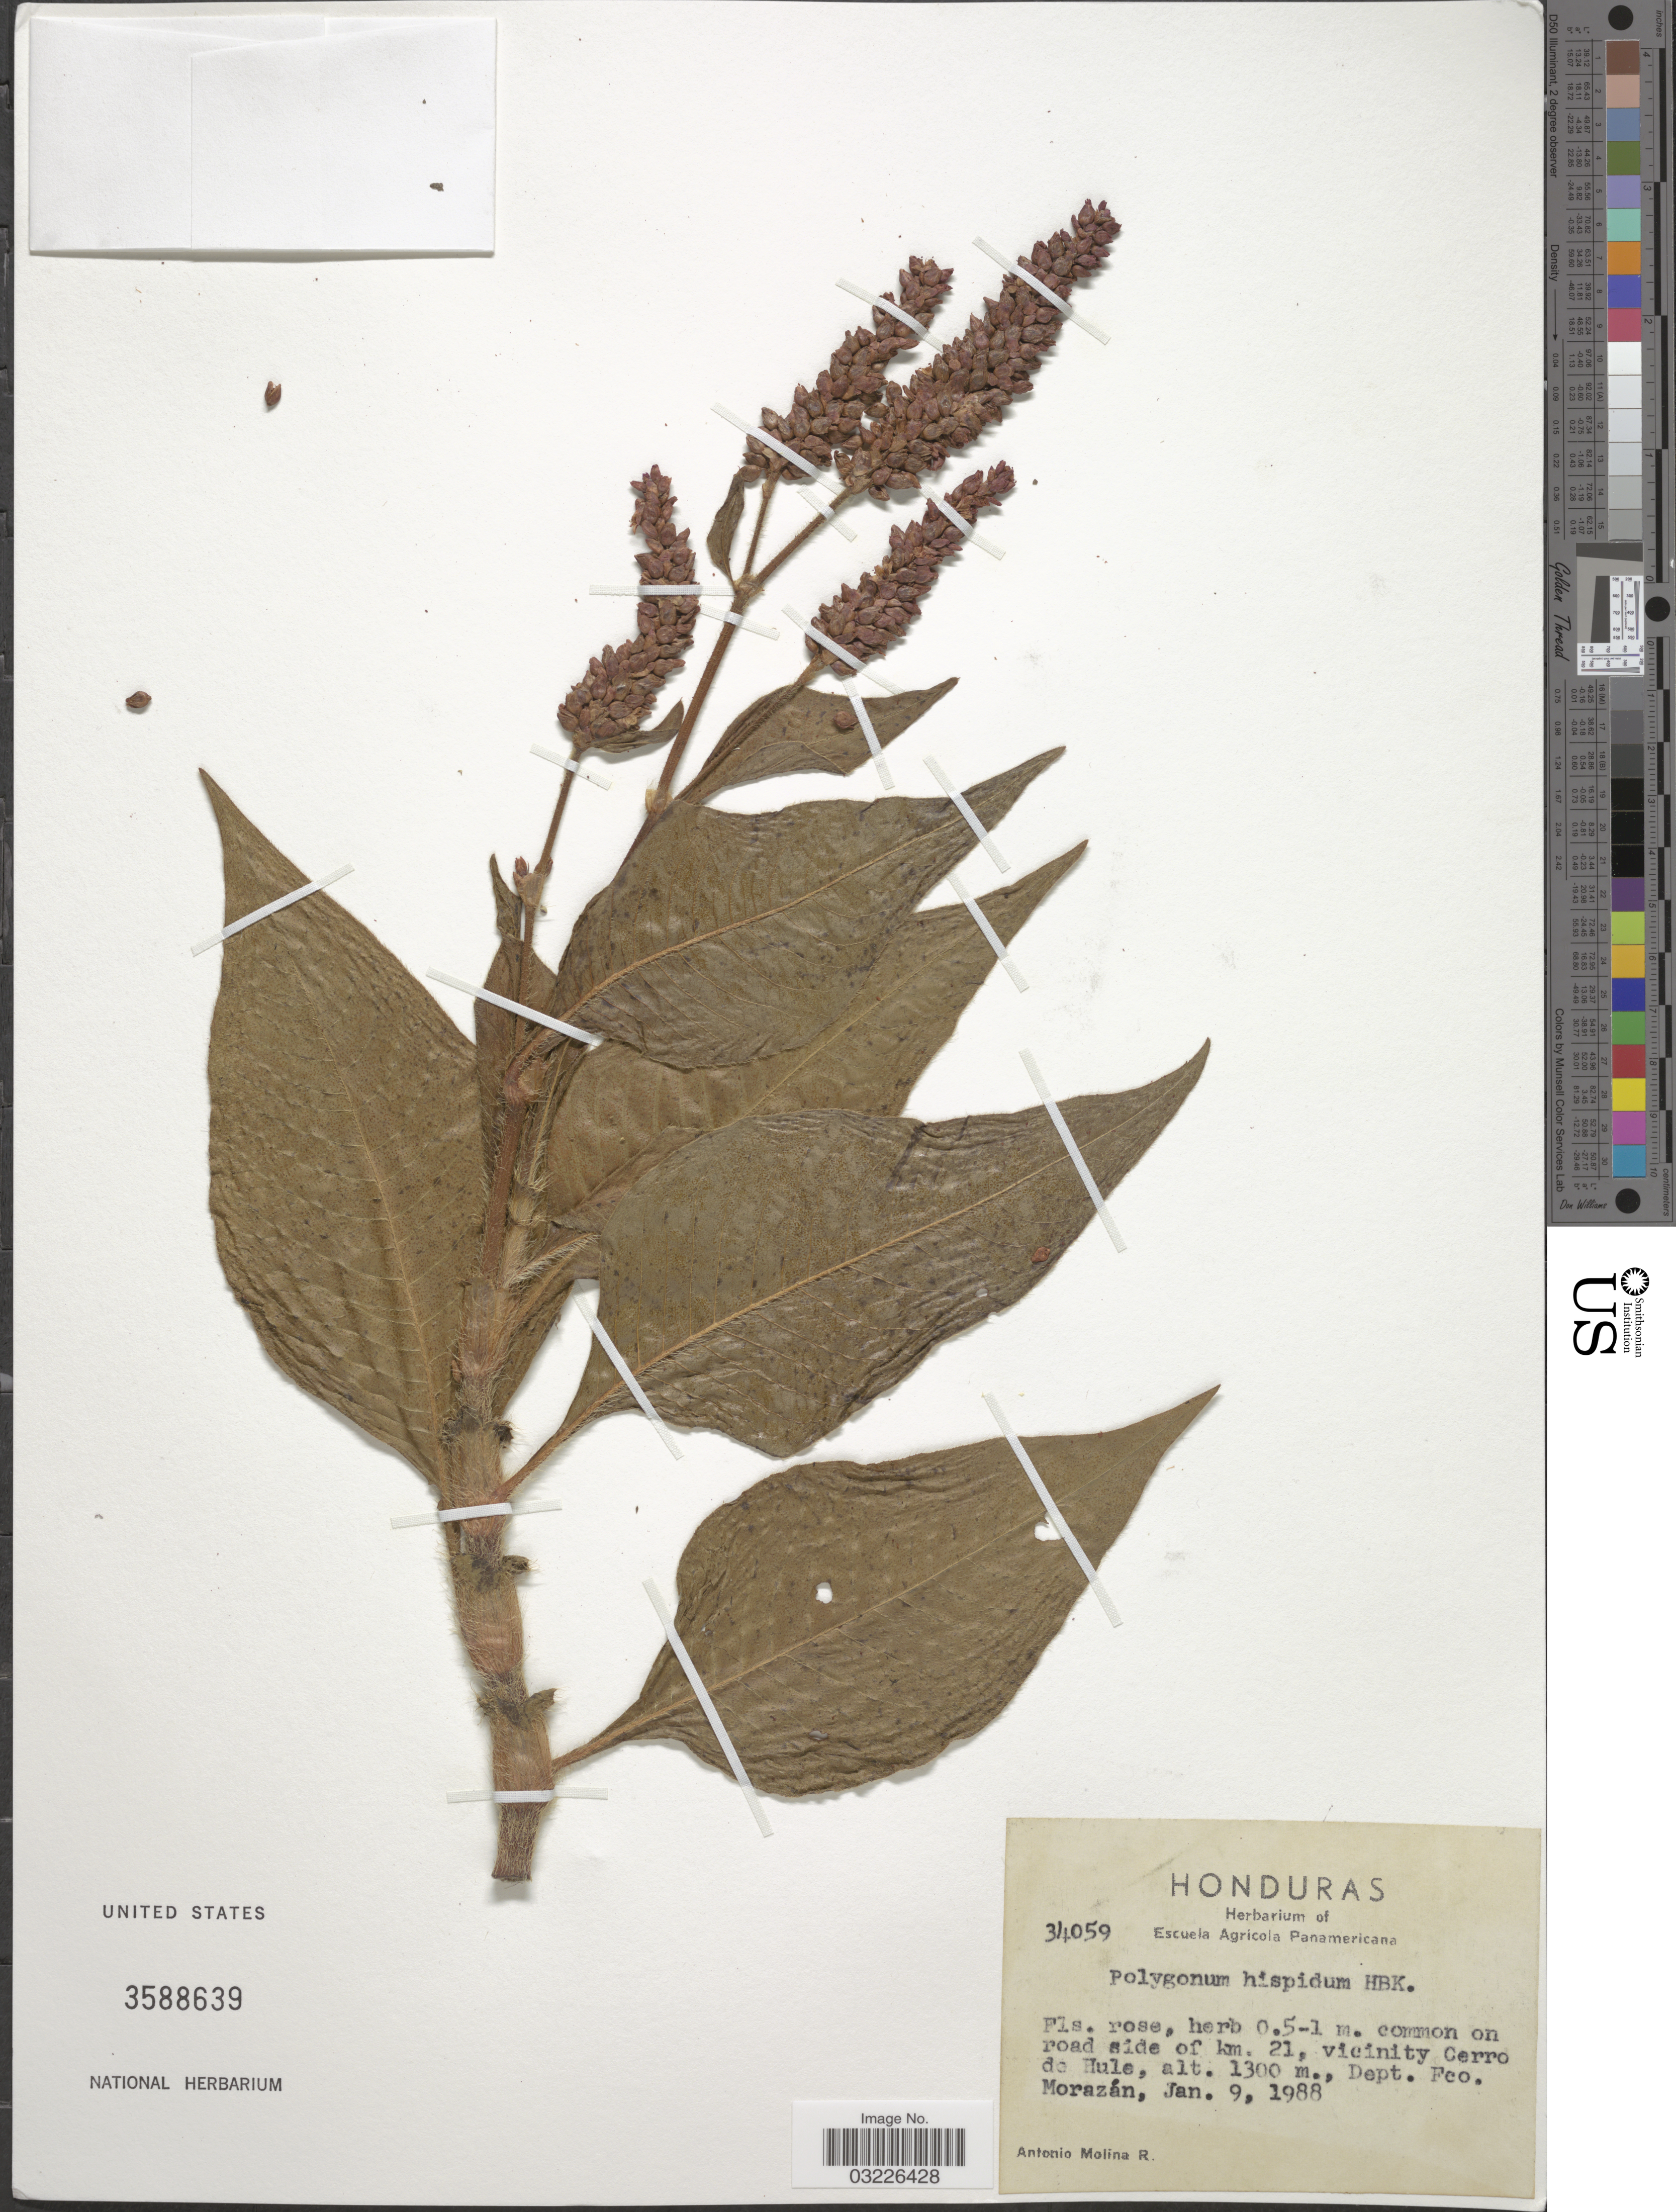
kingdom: Plantae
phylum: Tracheophyta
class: Magnoliopsida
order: Caryophyllales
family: Polygonaceae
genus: Polygonum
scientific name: Polygonum hispidum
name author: Kunth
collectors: A. Molina R.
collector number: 34059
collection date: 1988-01-09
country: Honduras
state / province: Fco. Morazán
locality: Road side of km. 21, vicinity Cerro de Hule, Dept. Fco. Morazán.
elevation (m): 1300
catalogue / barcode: US 3588639